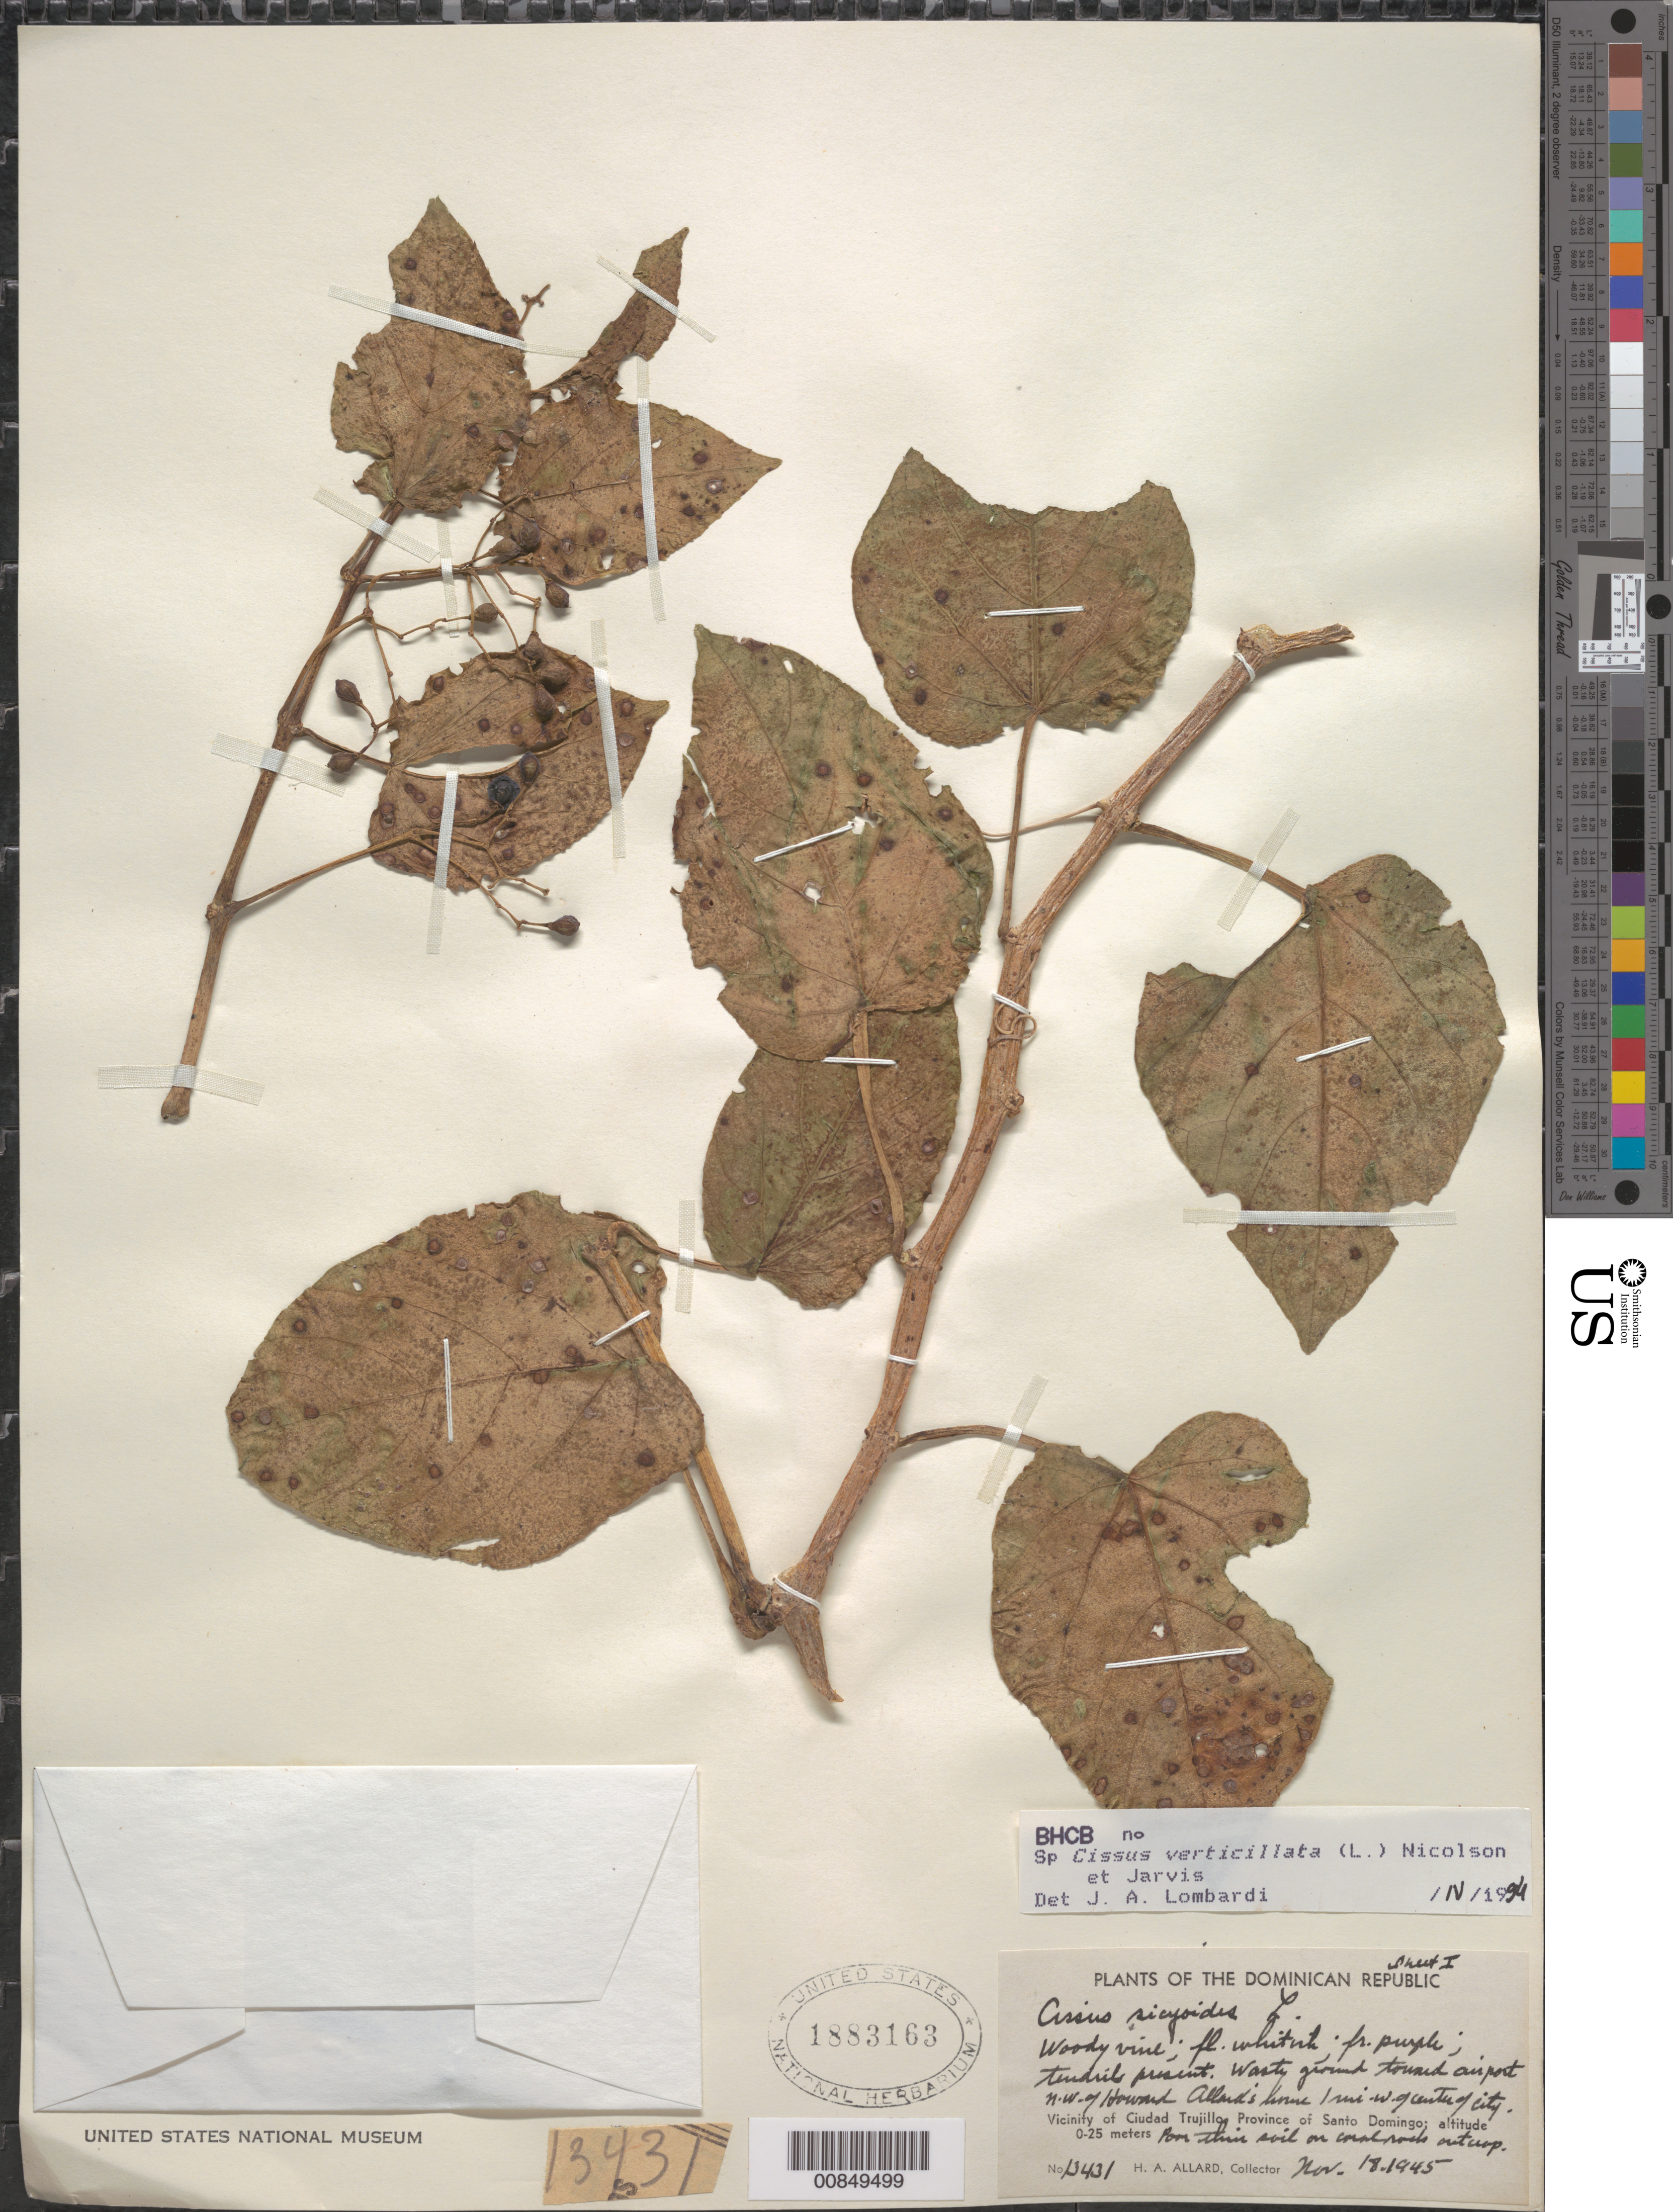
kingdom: Plantae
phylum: Tracheophyta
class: Magnoliopsida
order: Vitales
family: Vitaceae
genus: Cissus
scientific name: Cissus verticillata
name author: (L.) Nicolson & C.E. Jarvis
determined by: Lombardi, Julio A.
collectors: H. A. Allard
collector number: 13431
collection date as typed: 18 Nov 1945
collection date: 1945-11-18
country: Dominican Republic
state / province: Distrito Nacional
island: Hispaniola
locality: Vicinity of Santo Domingo City, waste ground toward airport NW of Howard Allard's home, 1 mile W of center of city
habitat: Poor thin soil on coral rock outcrop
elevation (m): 0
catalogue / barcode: US 1883163